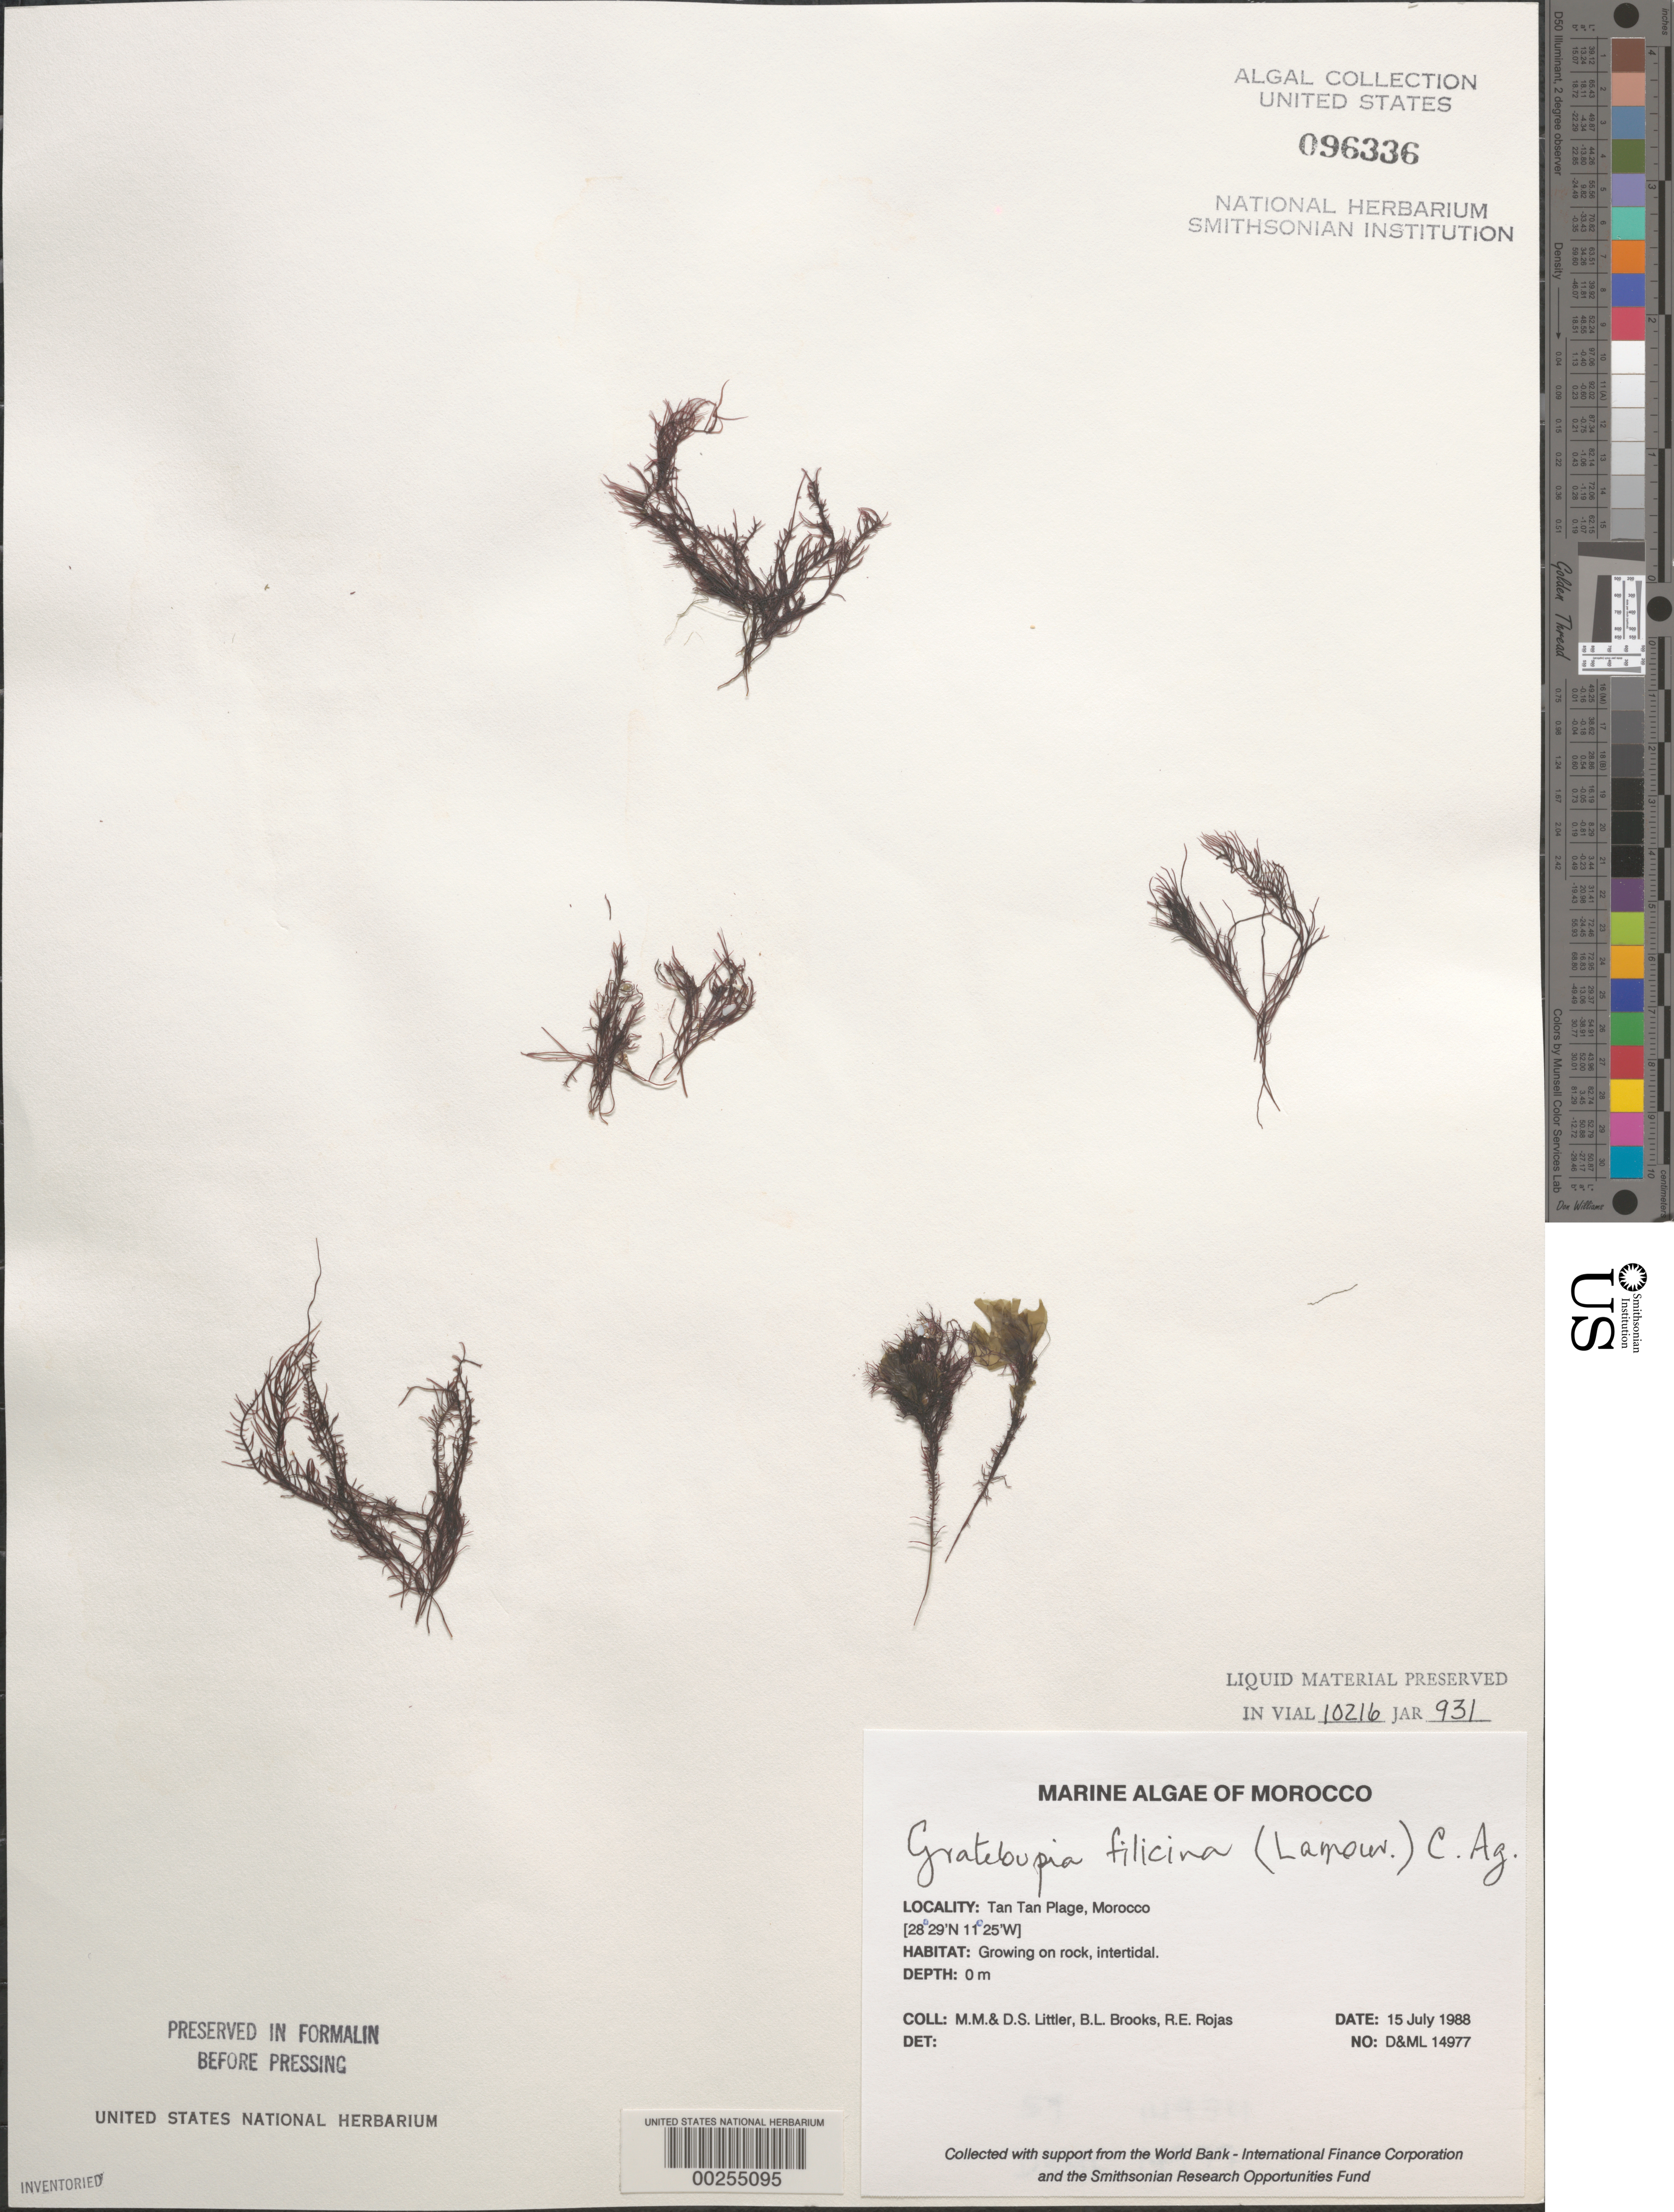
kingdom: Plantae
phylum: Rhodophyta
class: Florideophyceae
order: Halymeniales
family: Halymeniaceae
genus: Grateloupia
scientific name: Grateloupia filicina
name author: (J.V.Lamouroux) C. Agardh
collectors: M. M. Littler, D. S. Littler, B. Brooks & R. Rojas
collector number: D&ML 14977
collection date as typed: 15 Jul 1988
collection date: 1988-07-15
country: Morocco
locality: Tan Tan Plage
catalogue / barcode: US 96336